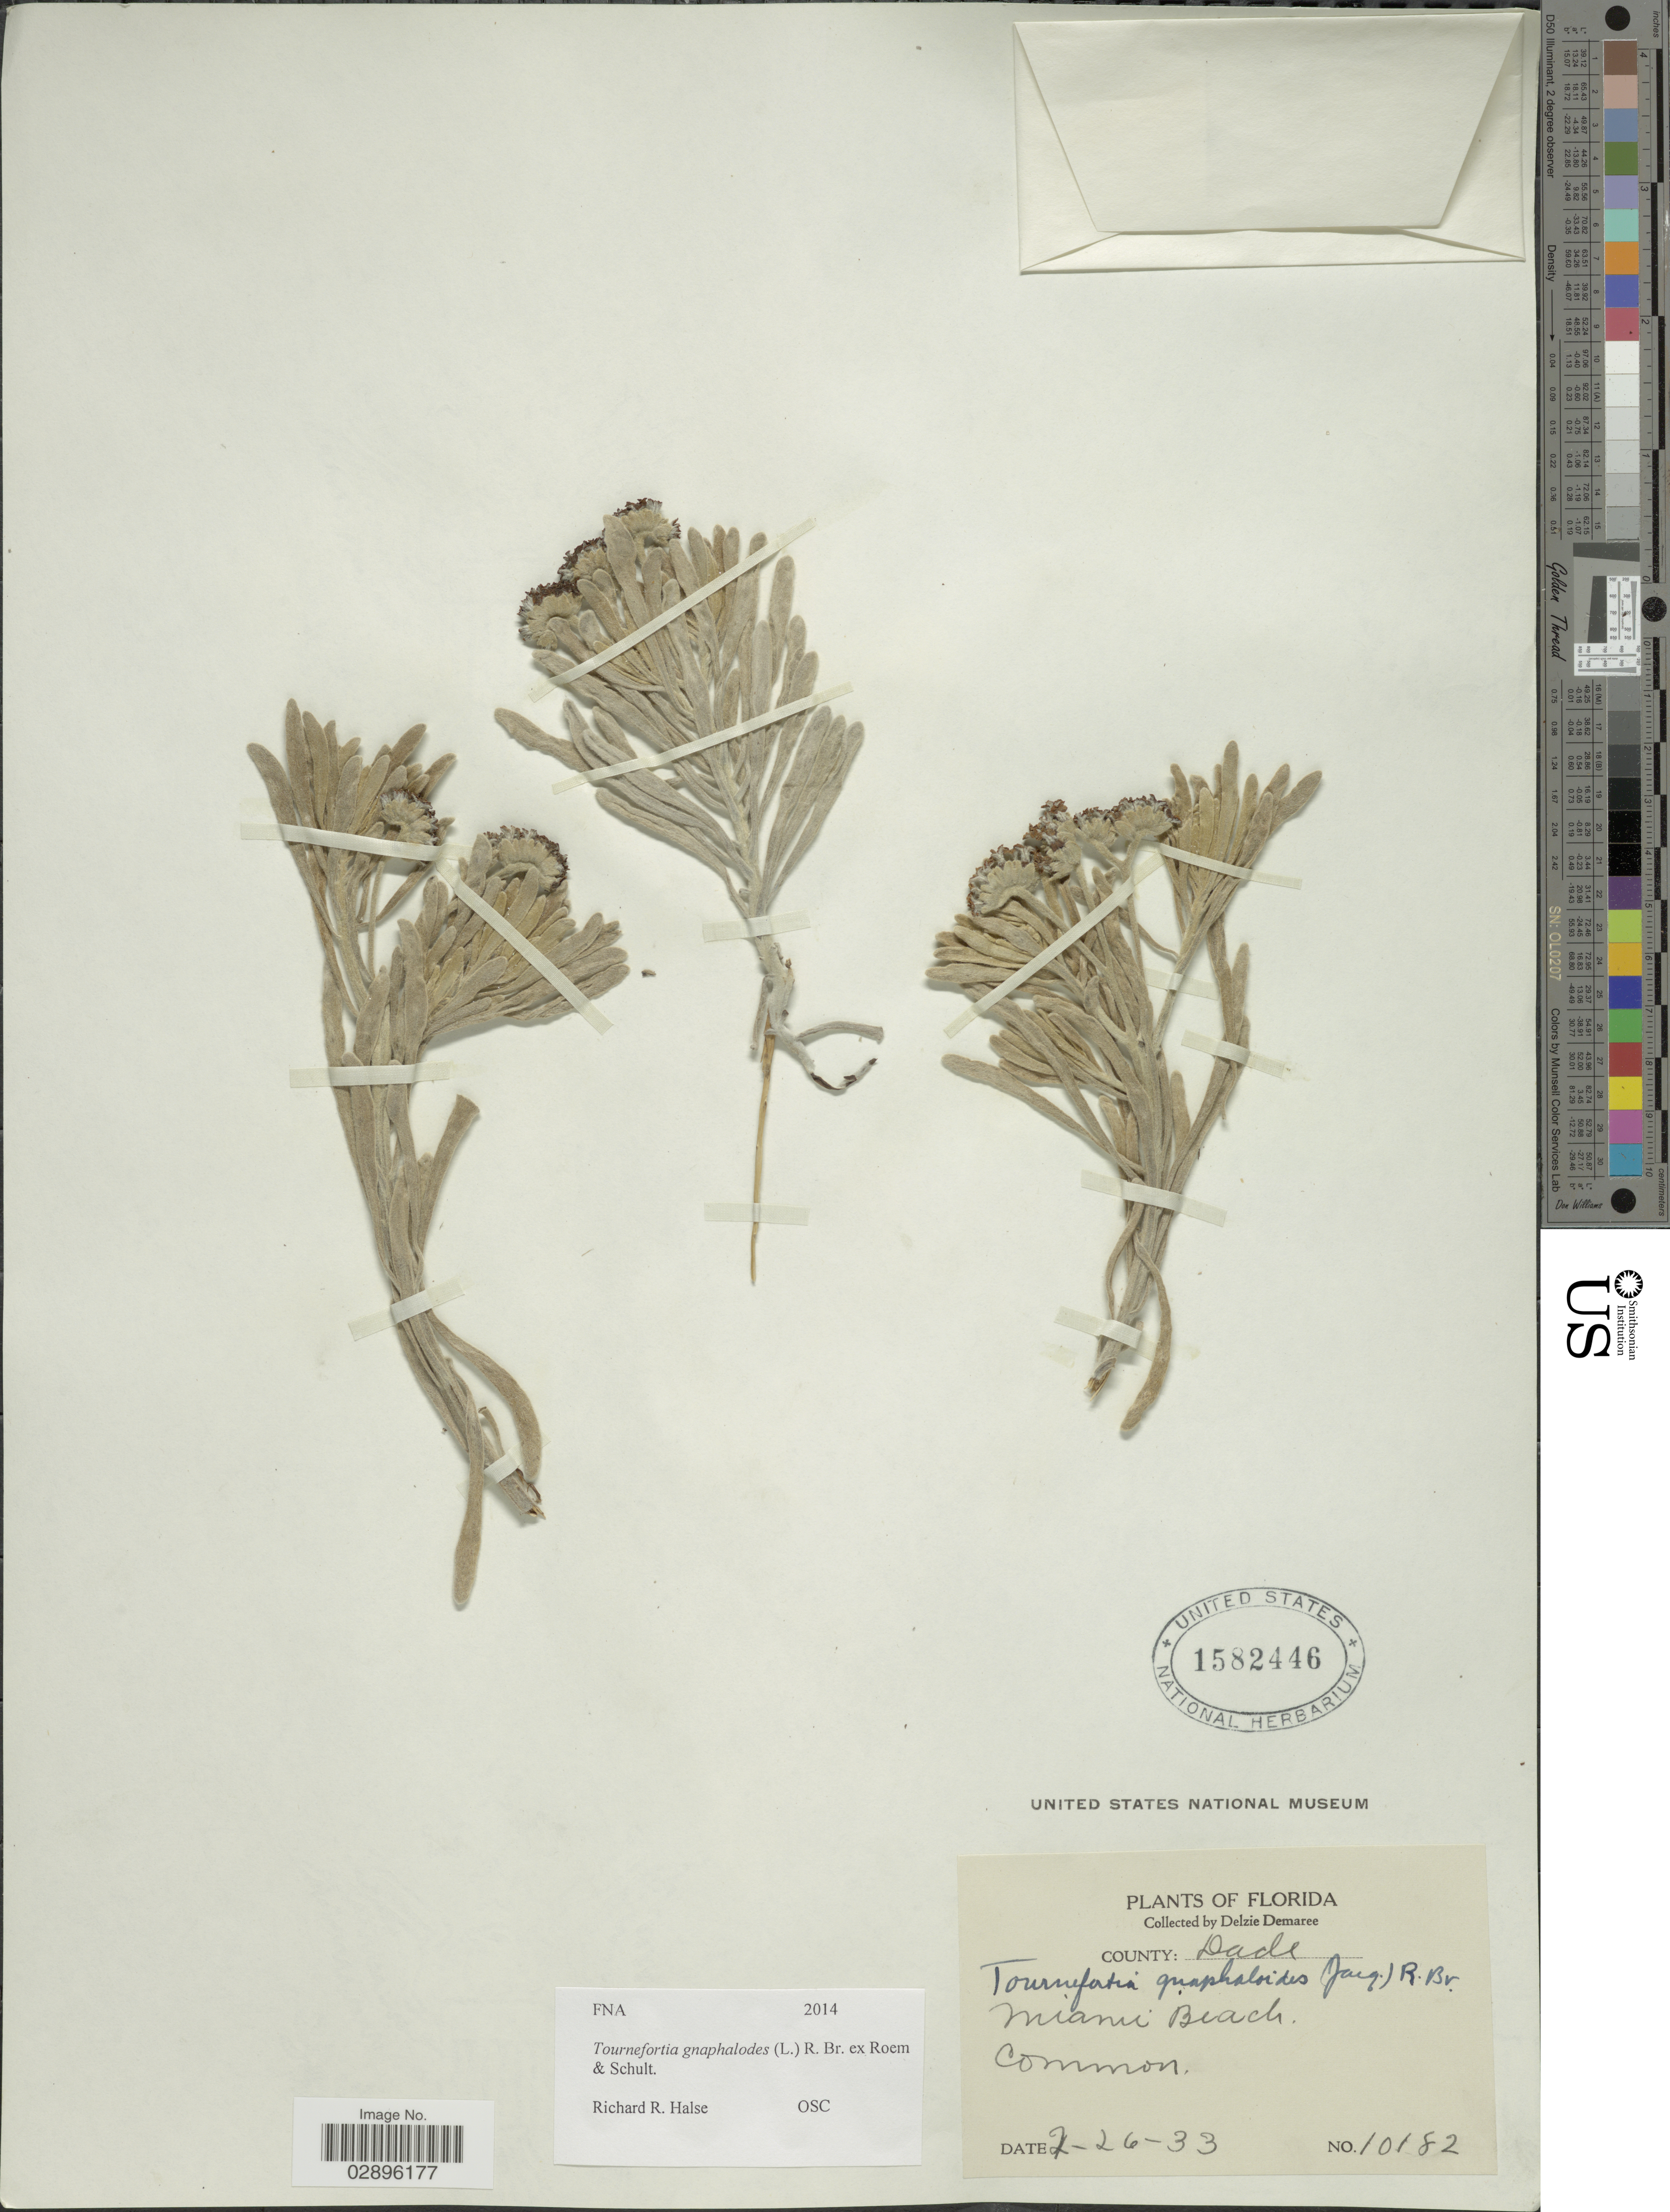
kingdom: Plantae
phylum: Tracheophyta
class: Magnoliopsida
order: Boraginales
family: Heliotropiaceae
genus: Tournefortia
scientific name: Tournefortia gnaphalodes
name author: (L.) R. Br. ex Roem. & Schult.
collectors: D. Demaree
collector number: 10182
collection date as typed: Transcribed d/m/y: 26/2/33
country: United States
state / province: Florida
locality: County: Dade. Miami Beach.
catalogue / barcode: US 1582446